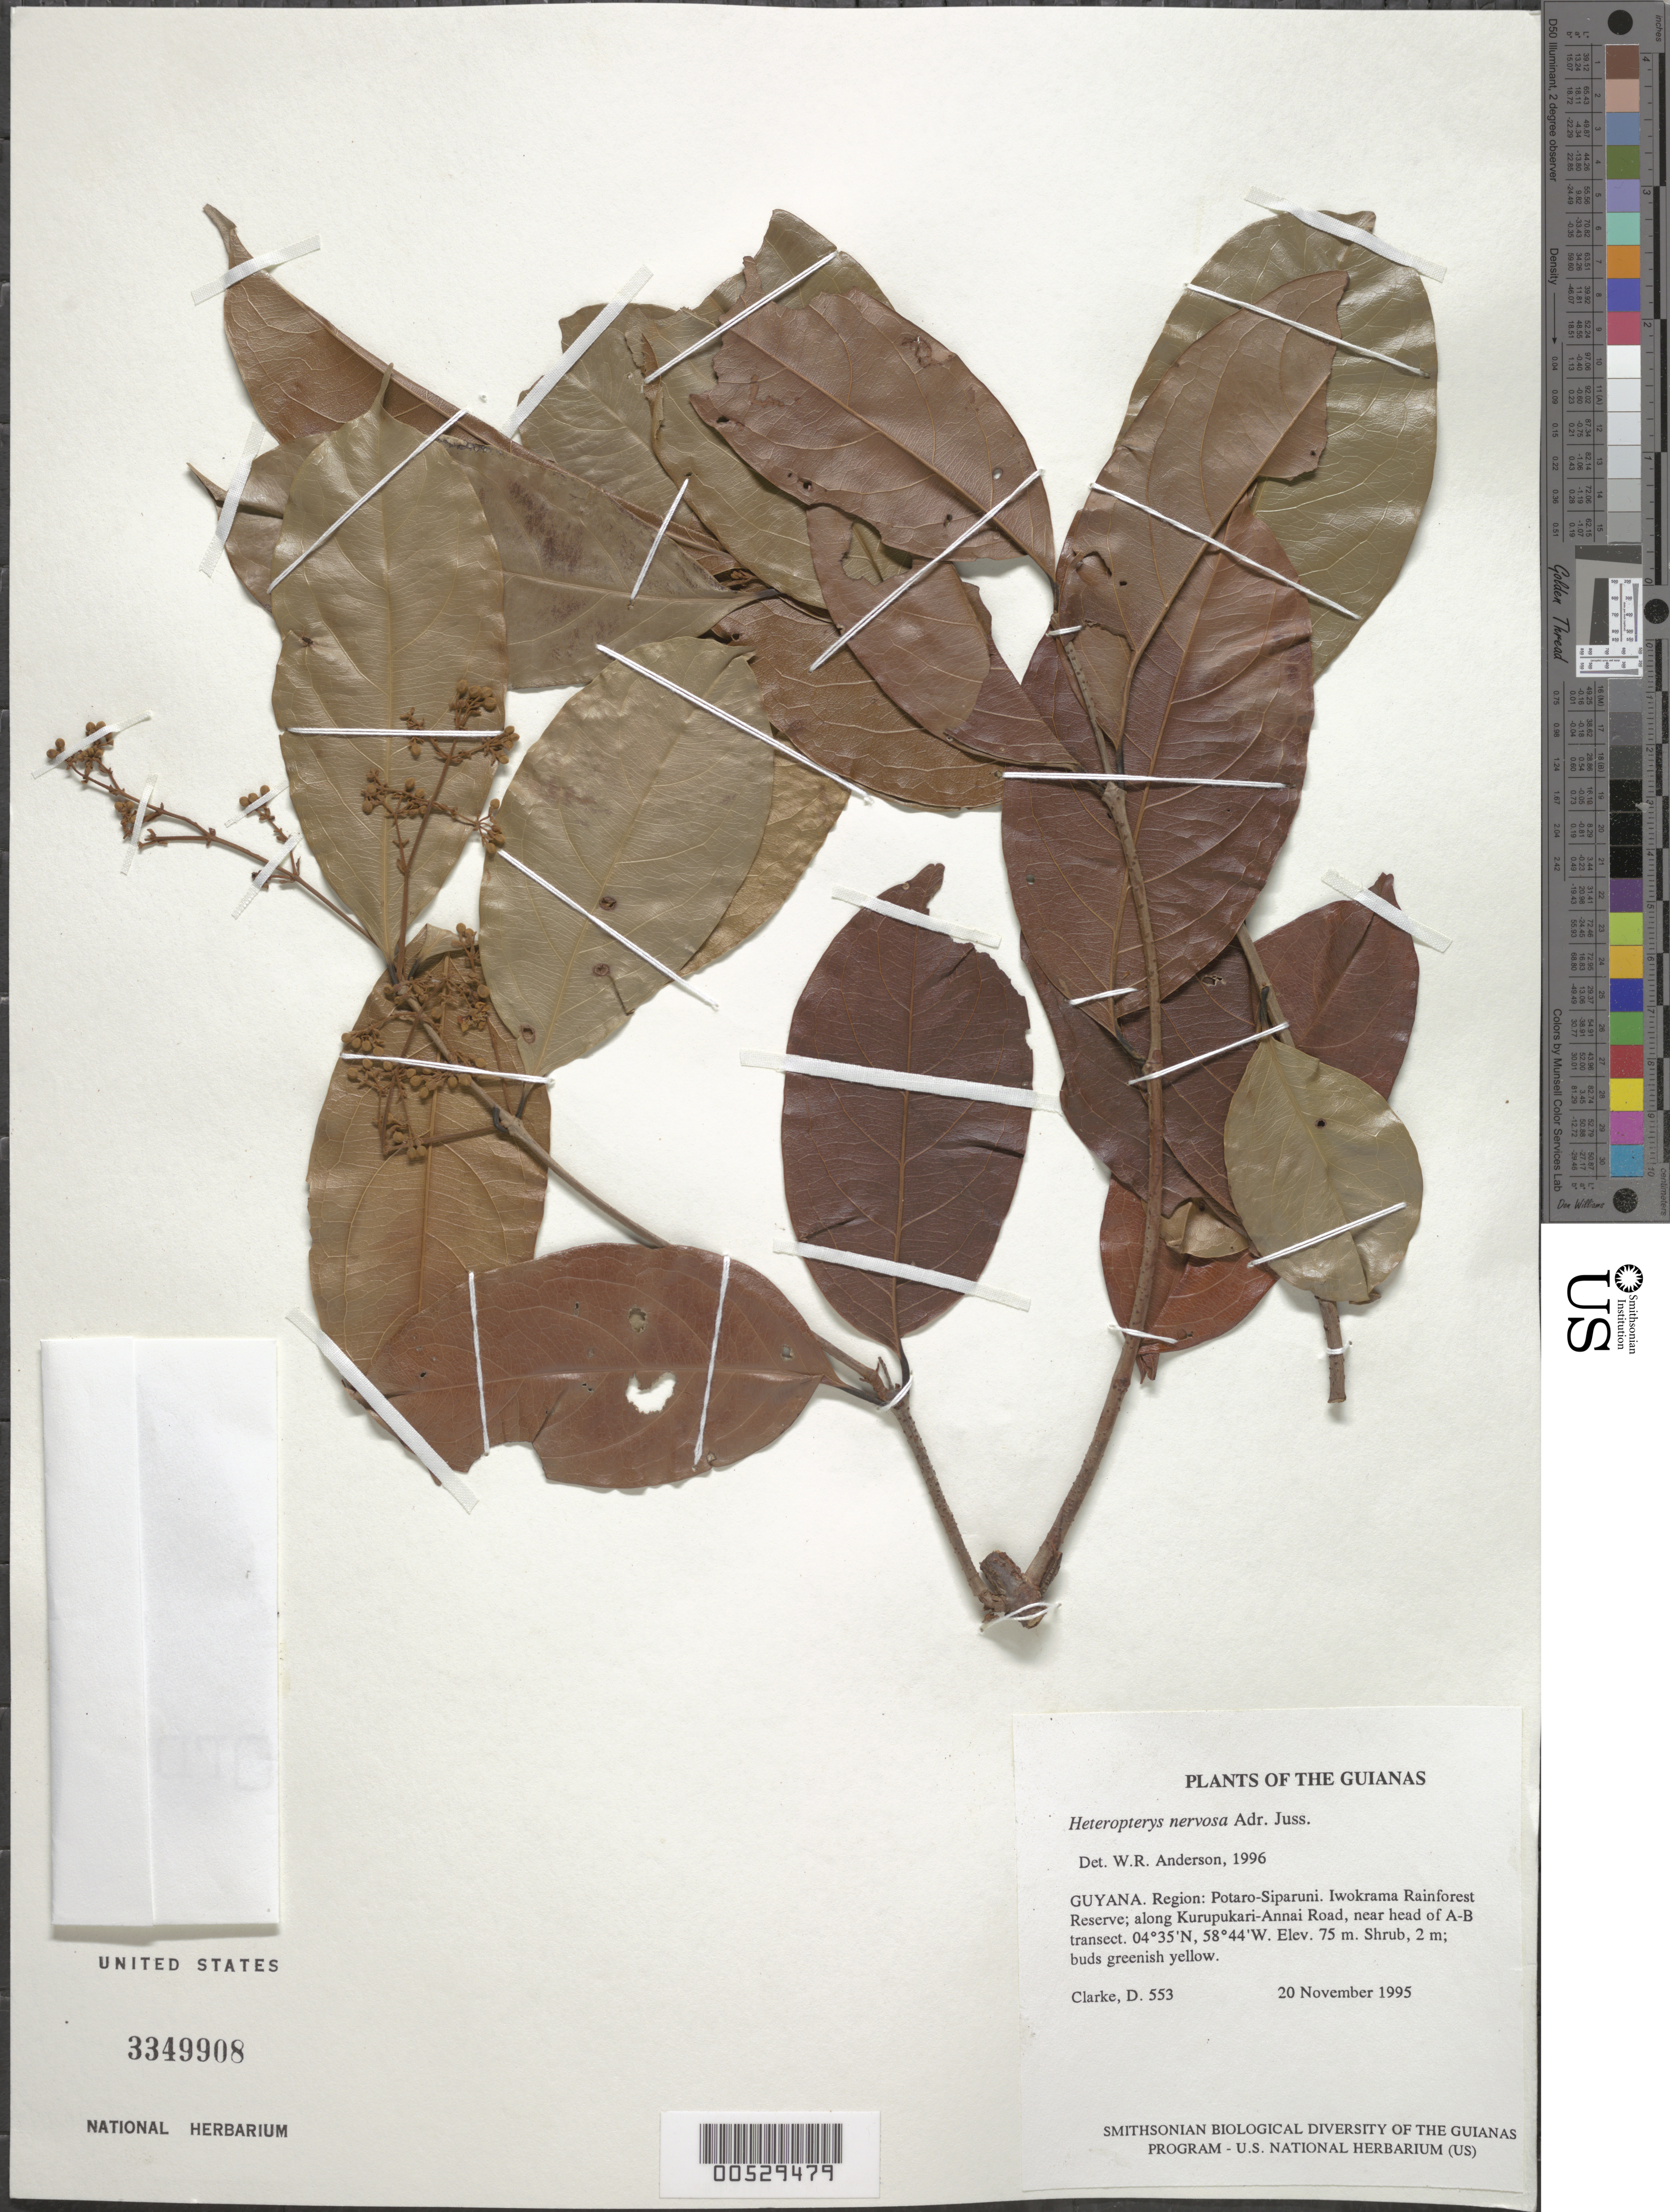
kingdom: Plantae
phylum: Tracheophyta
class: Magnoliopsida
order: Malpighiales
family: Malpighiaceae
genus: Heteropterys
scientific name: Heteropterys nervosa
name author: A. Juss.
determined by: Anderson, W. R., (MICH), University of Michigan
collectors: H. D. Clarke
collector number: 553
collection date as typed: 20 November 1995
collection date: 1995-11-20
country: Guyana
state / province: Potaro-Siparuni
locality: Iwokrama Rainforest Reserve; along Kurupukari-Annai Road, near head of A-B transect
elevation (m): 75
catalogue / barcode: US 3349908